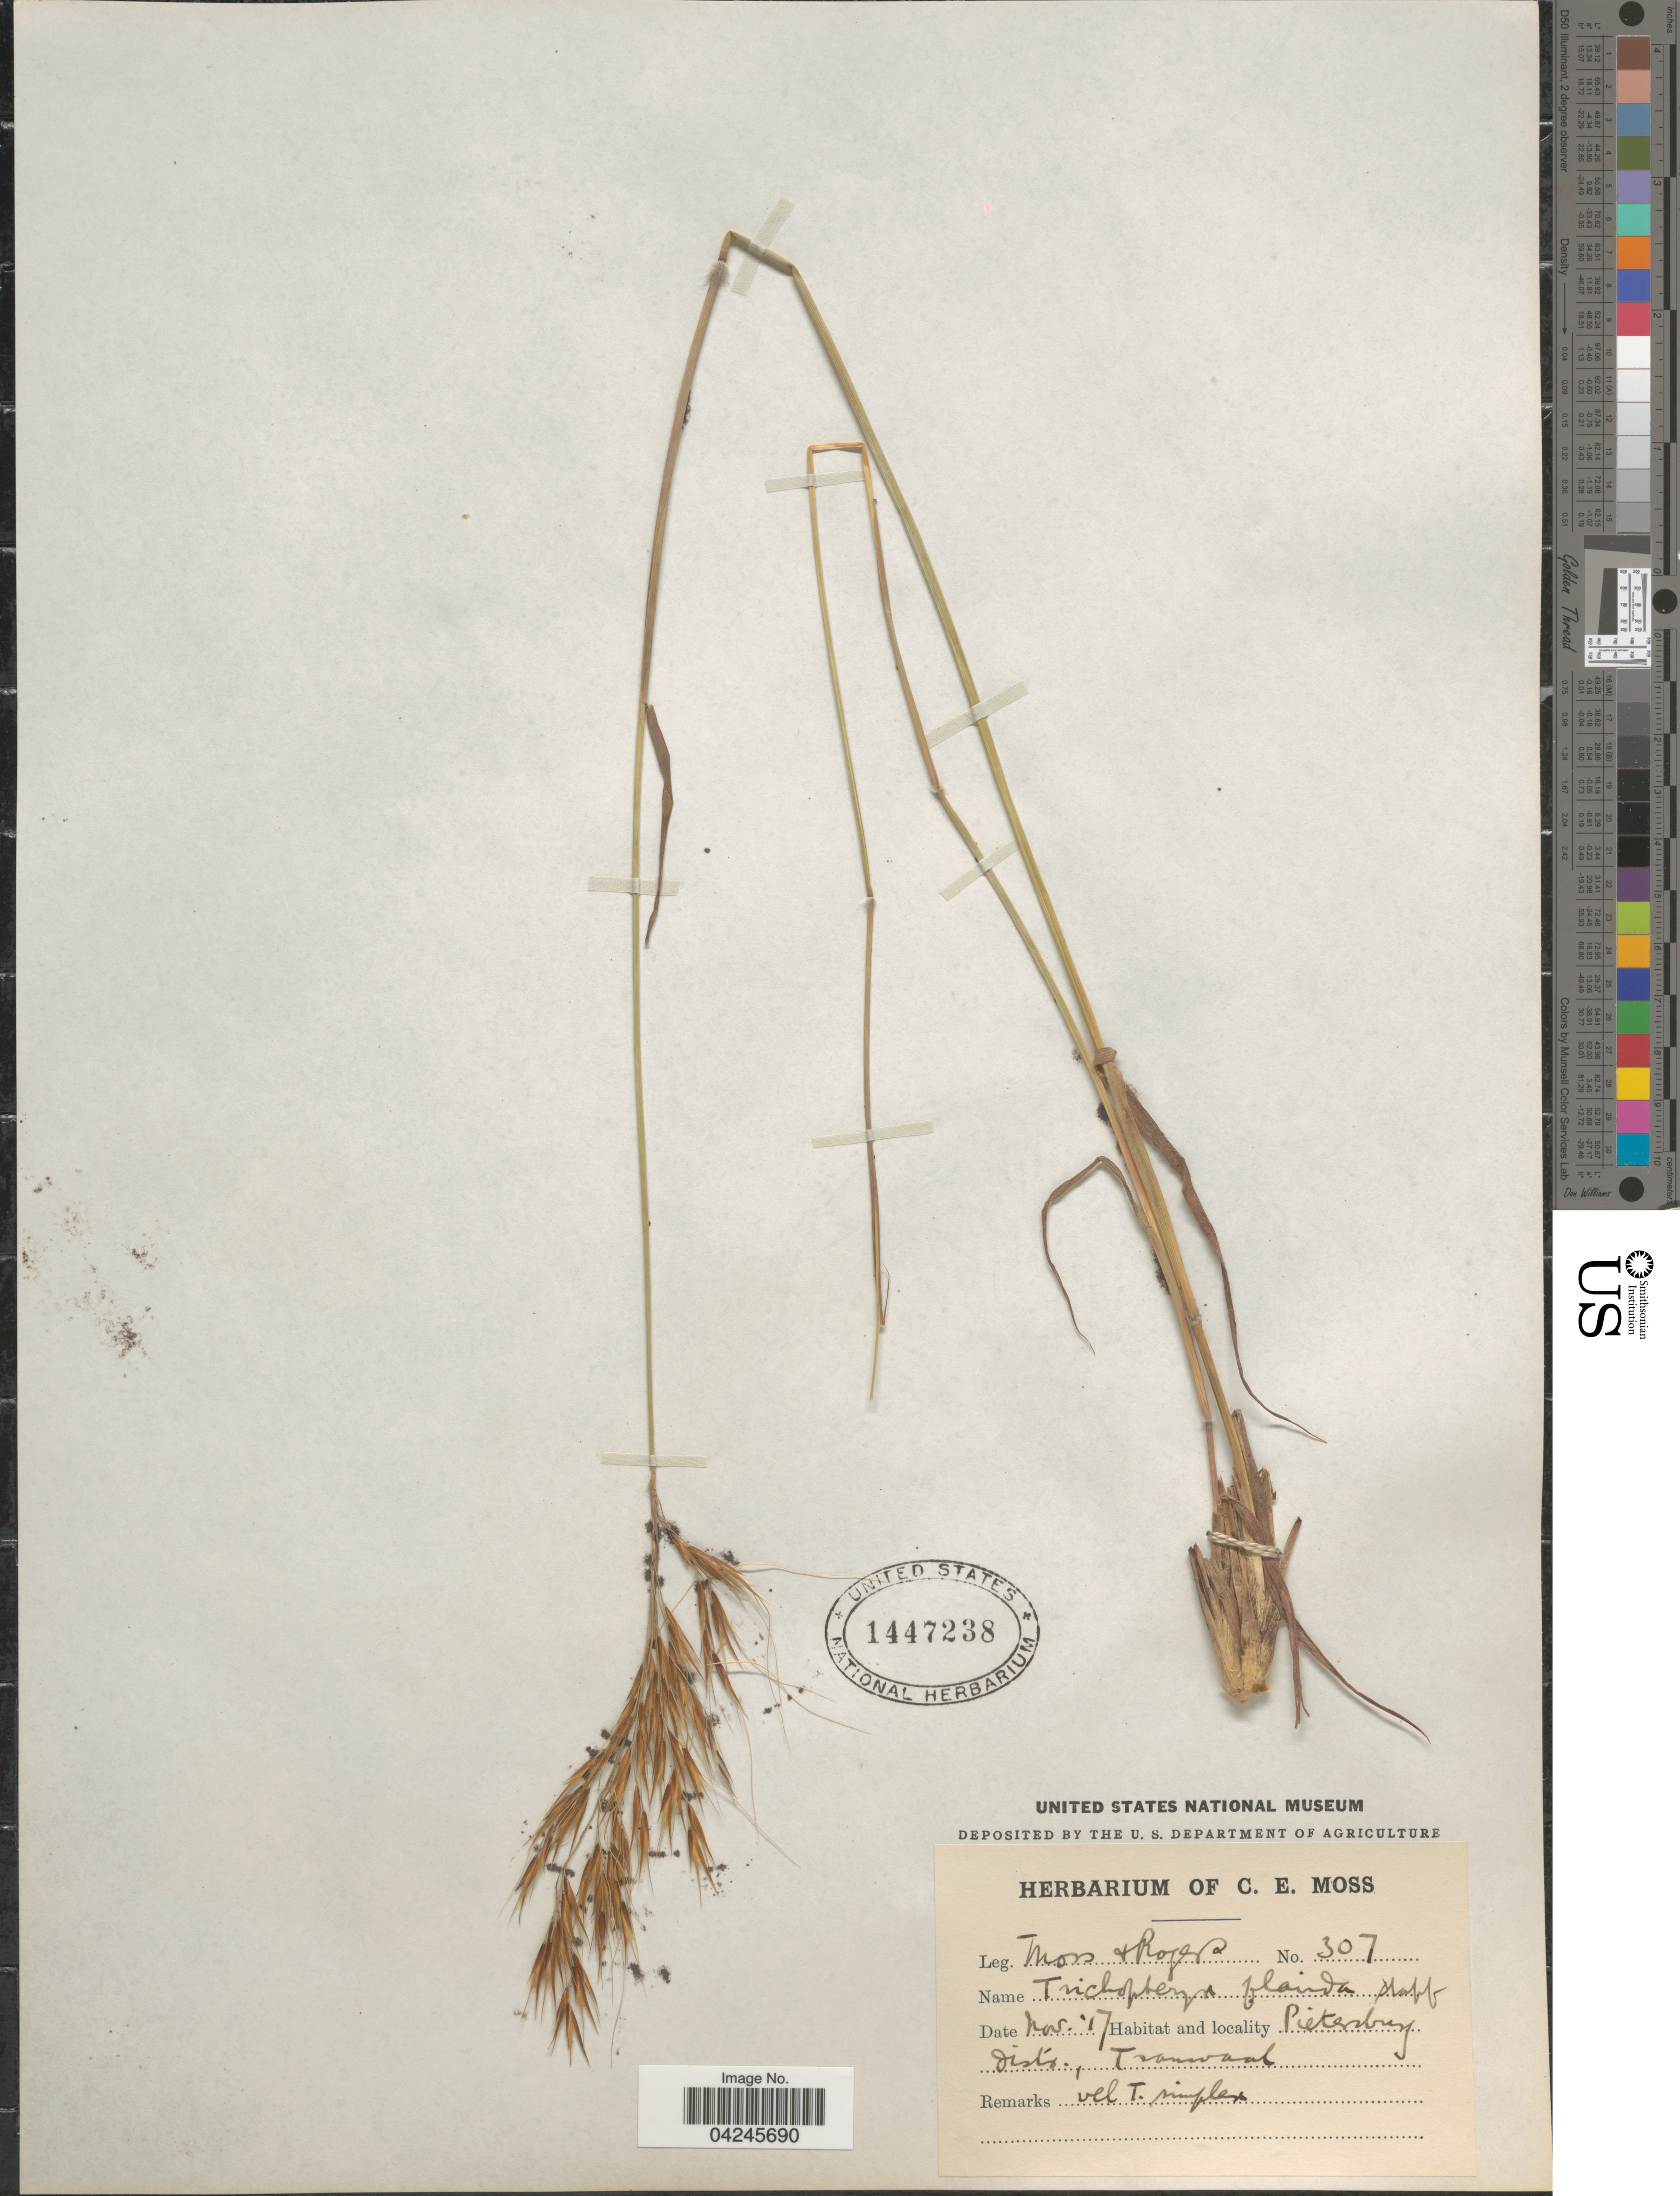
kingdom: Plantae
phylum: Tracheophyta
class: Liliopsida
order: Poales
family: Poaceae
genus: Loudetia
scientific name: Loudetia flavida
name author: (Stapf) C.E. Hubb.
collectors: C. E. Moss & -. Rogers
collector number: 307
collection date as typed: Transcribed d/m/y: /11/17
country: South Africa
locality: Pietersburg distr., Transvaal.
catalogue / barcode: US 1447238